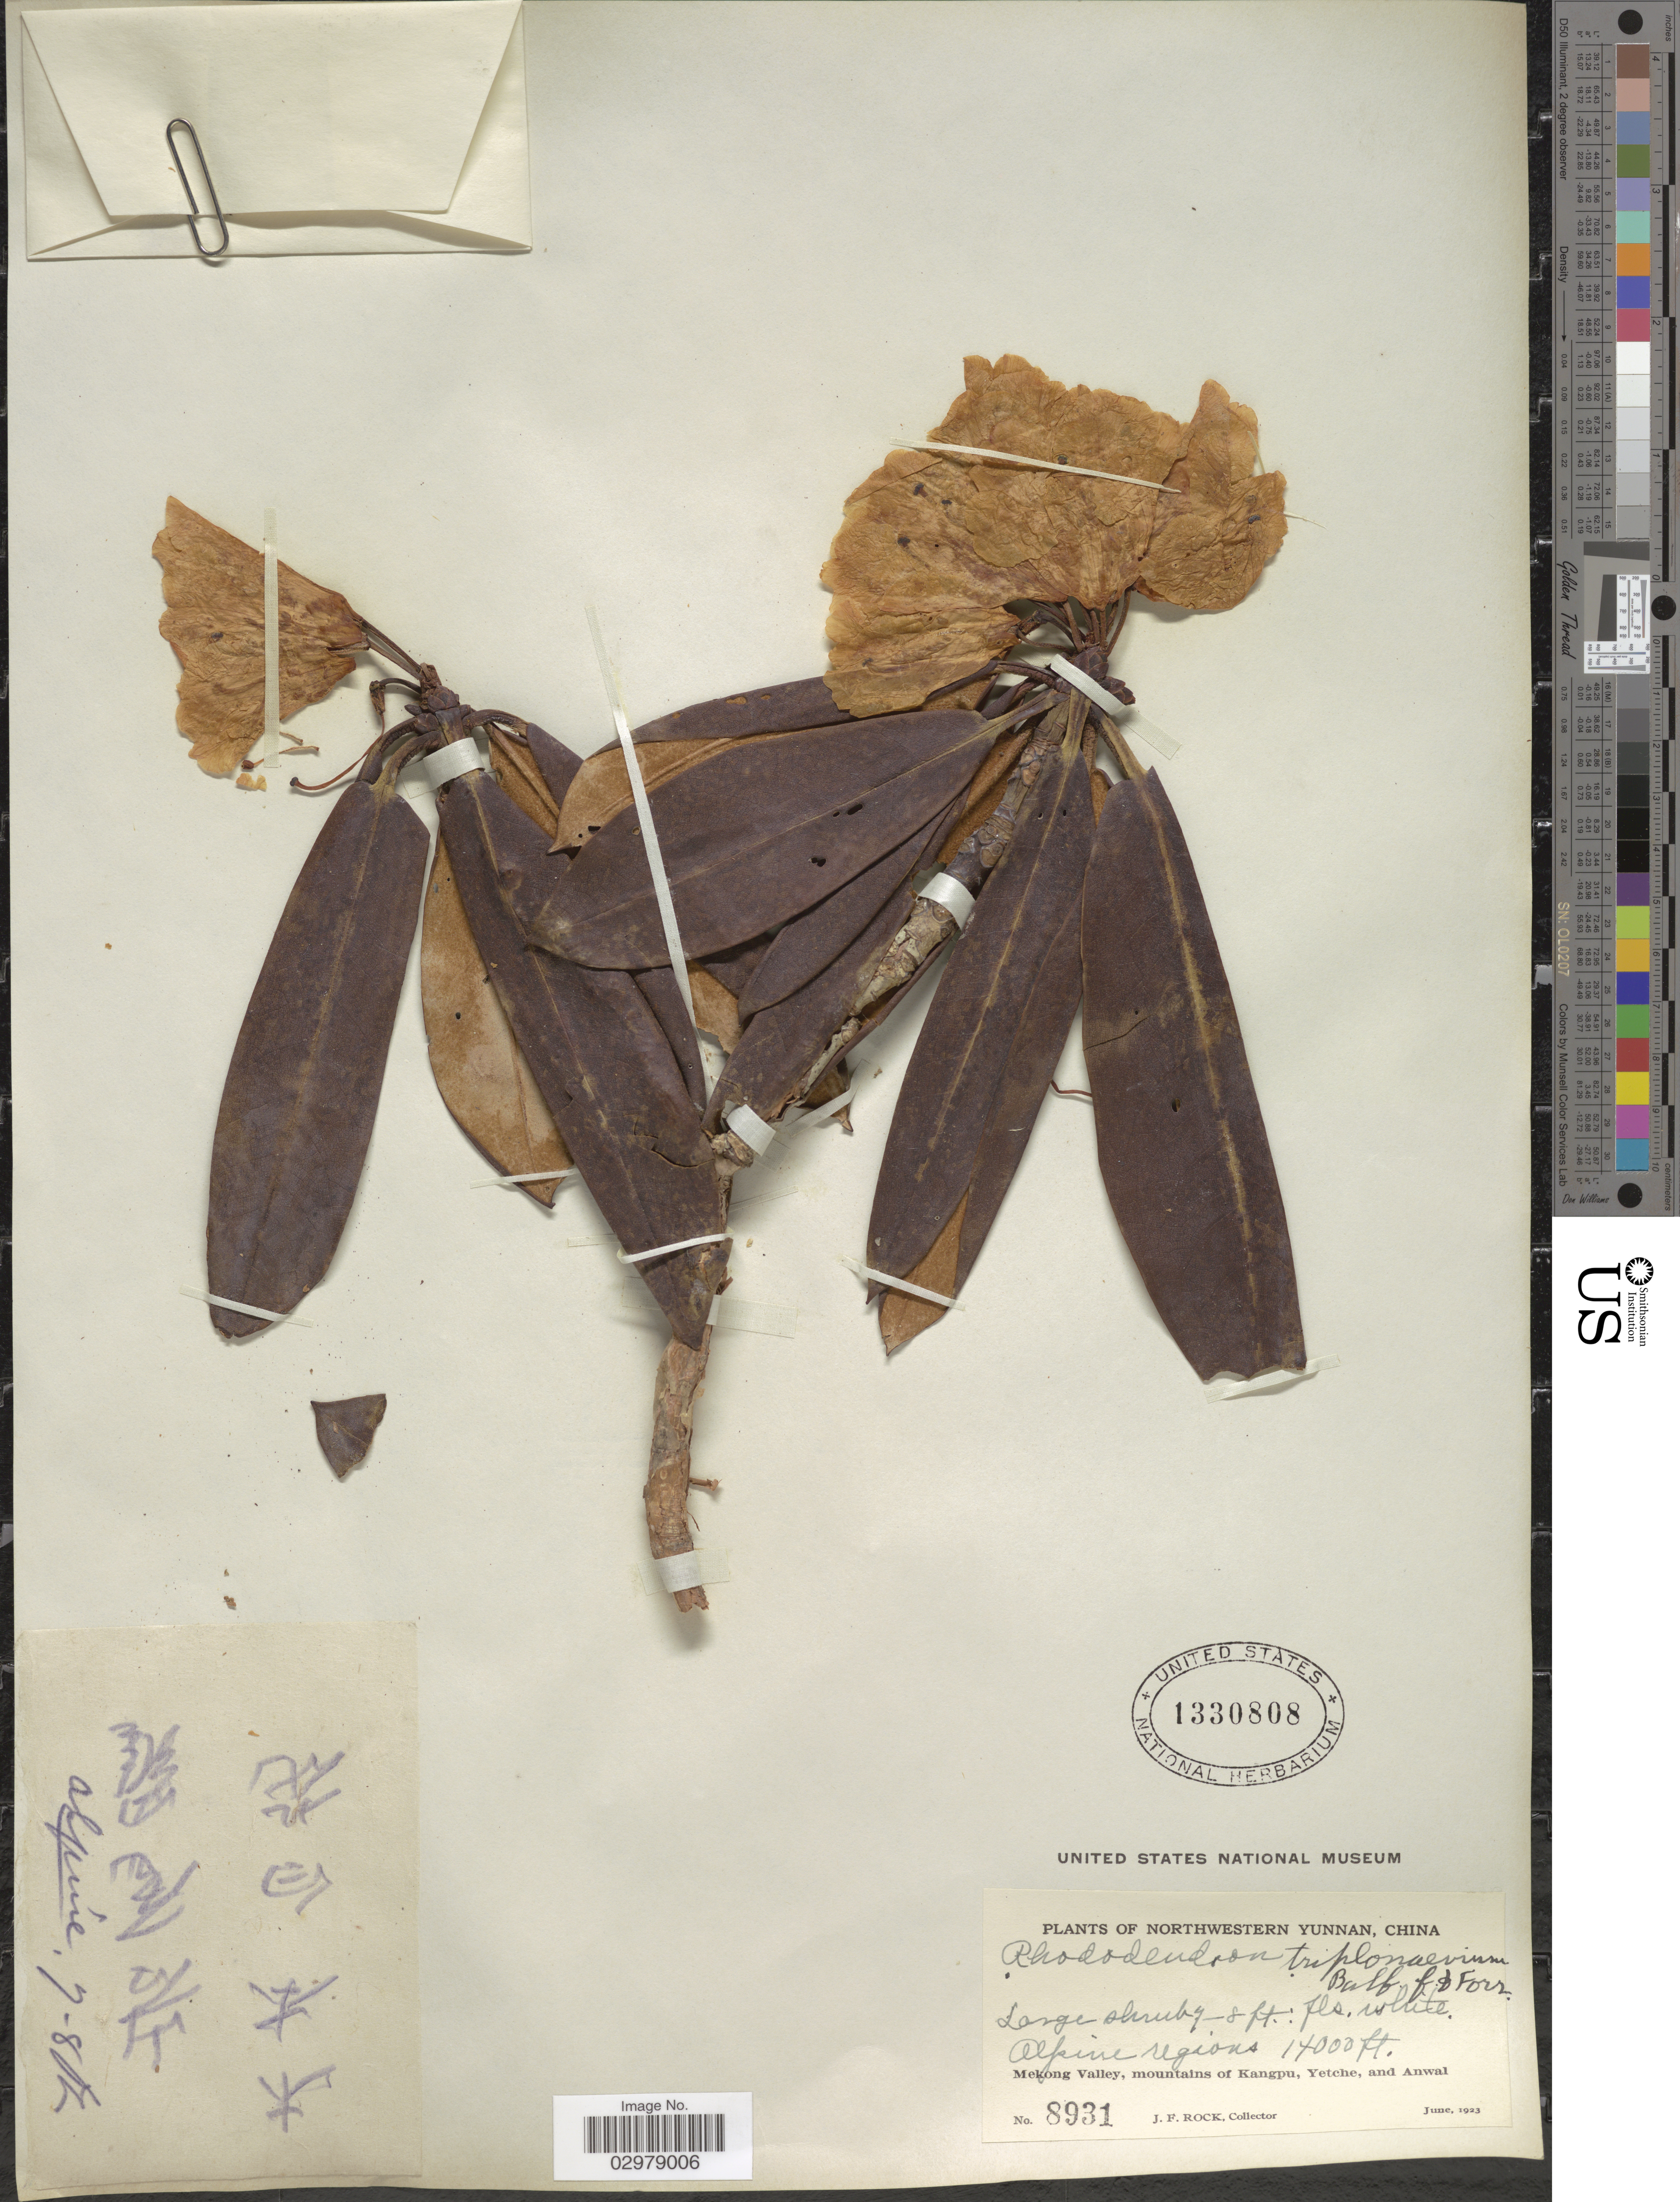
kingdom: Plantae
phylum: Tracheophyta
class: Magnoliopsida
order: Ericales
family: Ericaceae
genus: Rhododendron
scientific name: Rhododendron triplonaevium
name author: Balf. f. & Forrest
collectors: J. Rock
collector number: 8931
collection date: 1923-06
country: China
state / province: Yunnan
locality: Northwestern Yunnan. Alpine regions. Mekong Valley, mountains of Kangpu, Yetche, and Anwal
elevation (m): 4267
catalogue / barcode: US 1330808